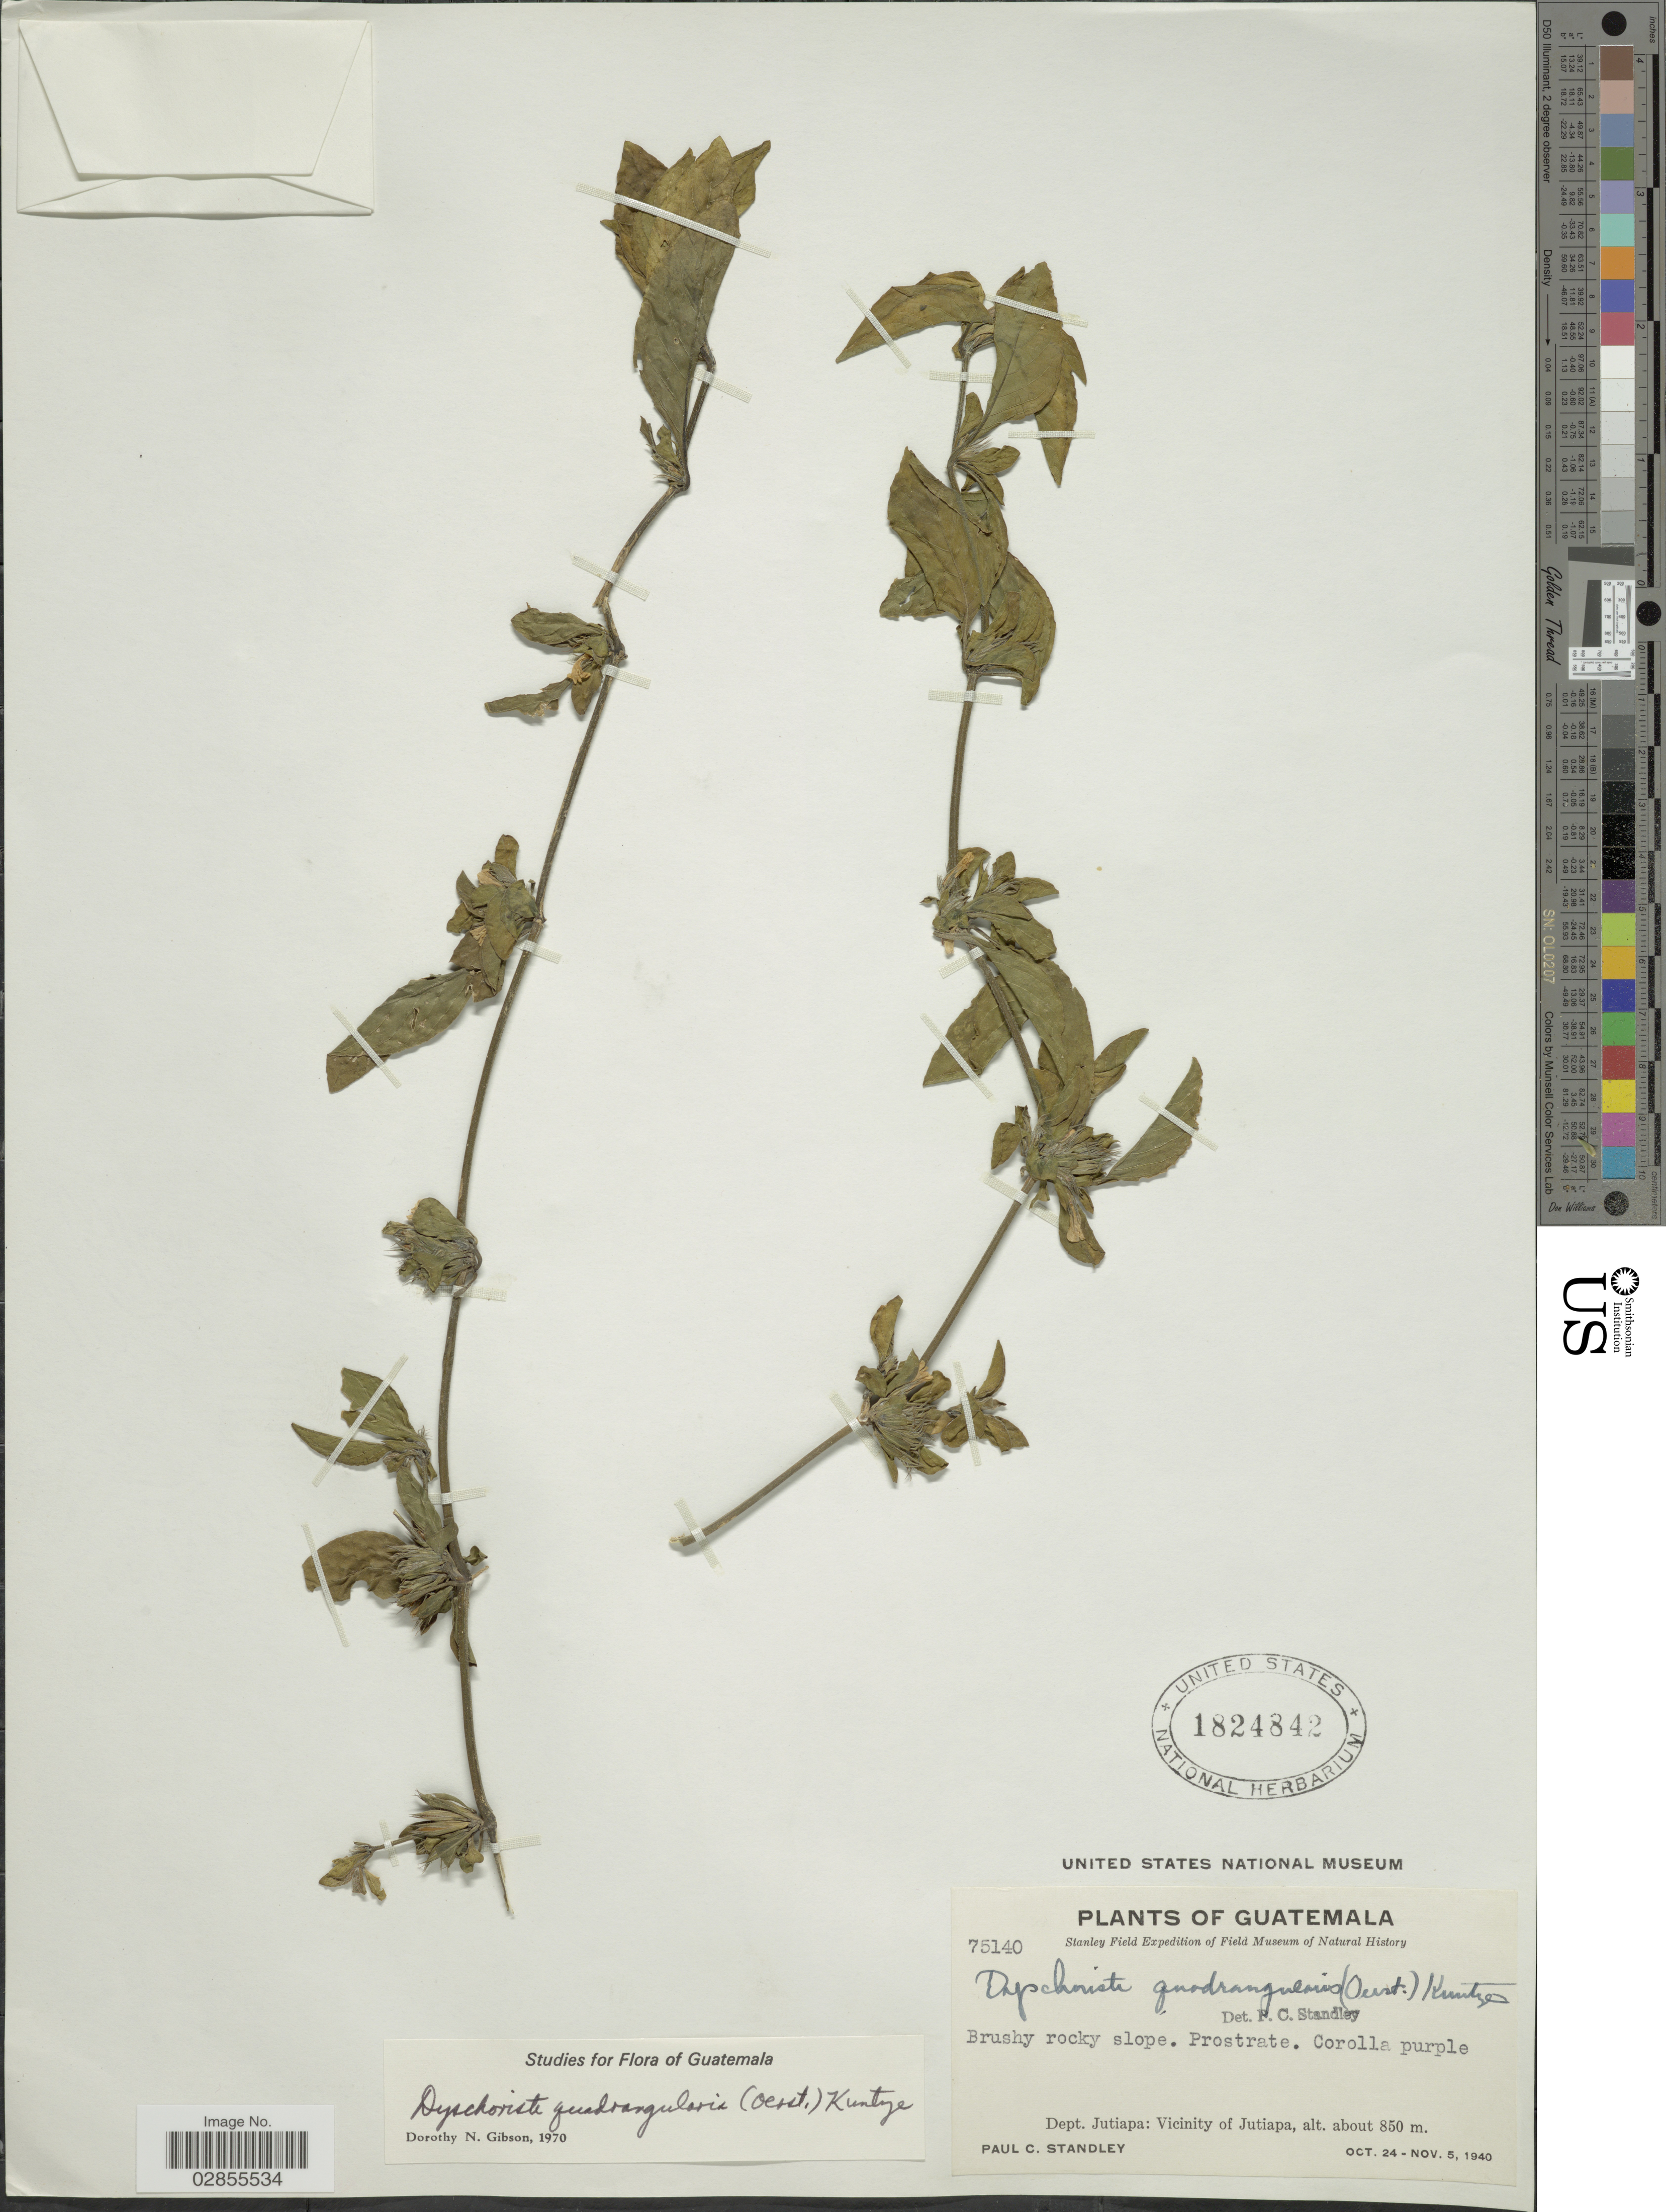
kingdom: Plantae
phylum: Tracheophyta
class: Magnoliopsida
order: Lamiales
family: Acanthaceae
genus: Dyschoriste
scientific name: Dyschoriste quadrangularis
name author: (Oerst.) Kuntze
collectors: P. C. Standley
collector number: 75140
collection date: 1940-10-24/1940-11-05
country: Guatemala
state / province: Jutiapa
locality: Dept. Jutiapa: Vicinity of Jutiapa.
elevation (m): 850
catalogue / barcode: US 1824842